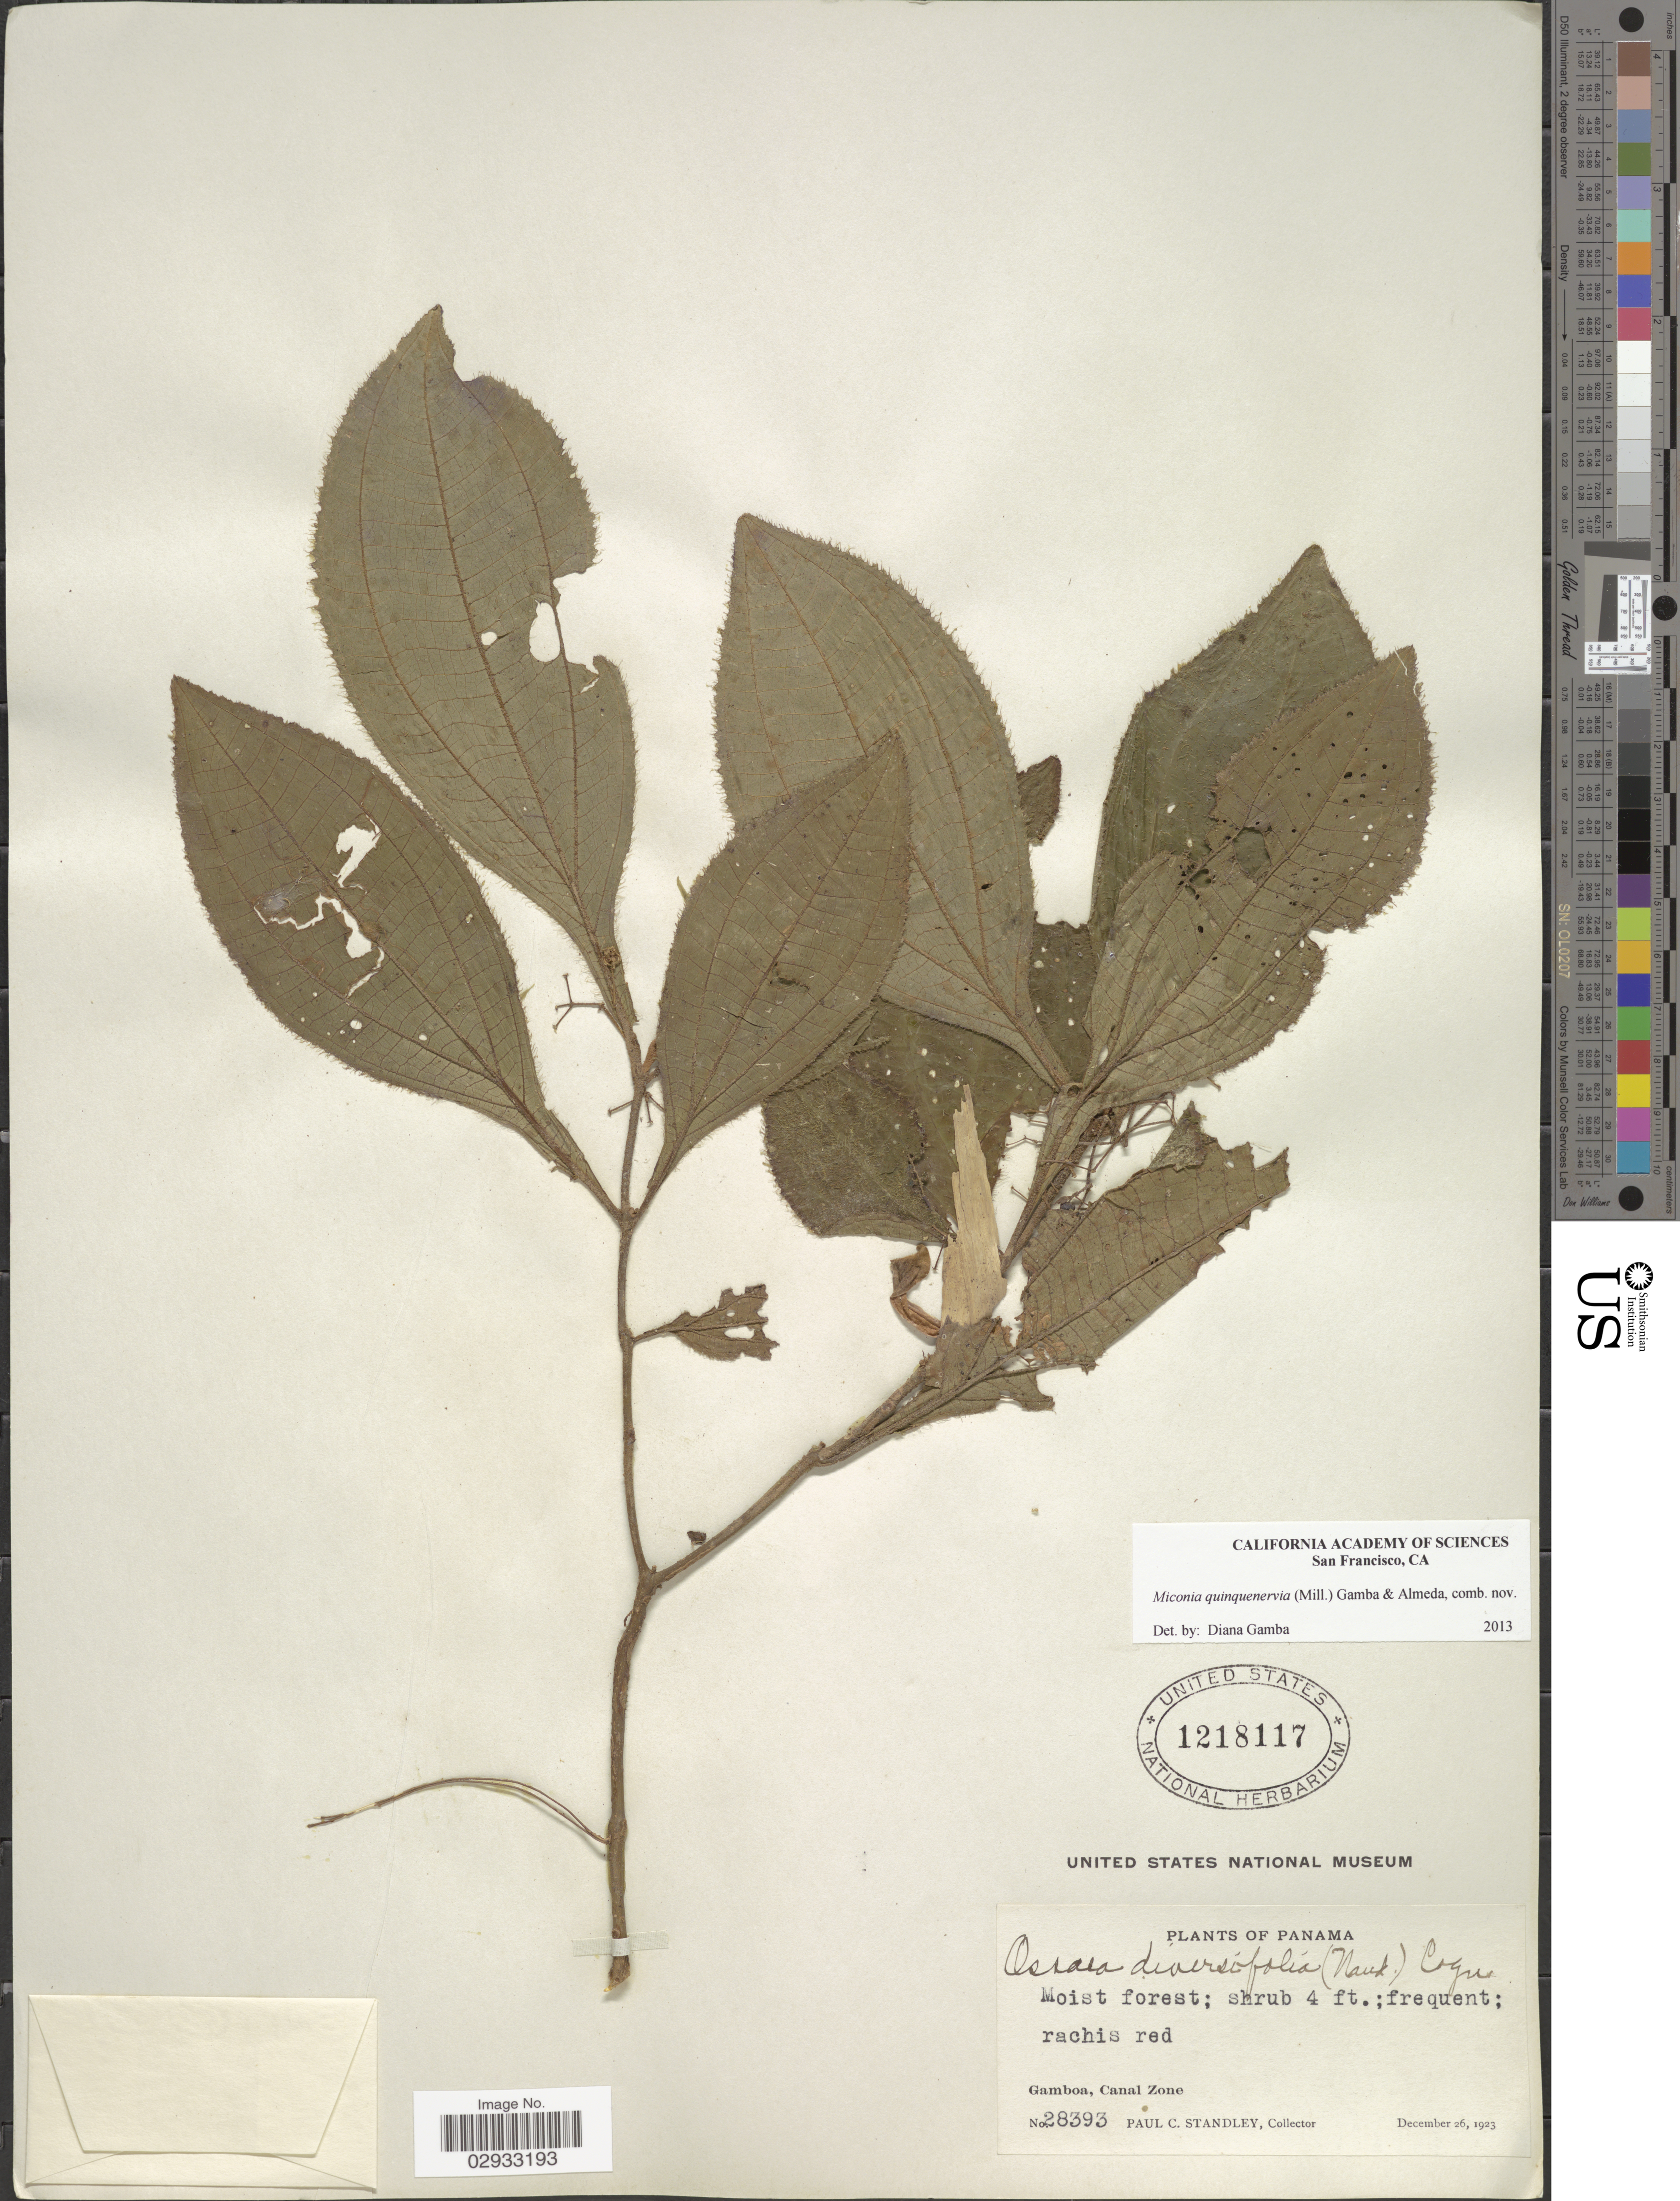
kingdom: Plantae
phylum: Tracheophyta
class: Magnoliopsida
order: Myrtales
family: Melastomataceae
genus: Miconia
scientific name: Miconia quinquenervia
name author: (Mill.) Gamba & Almeda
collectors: P. C. Standley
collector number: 28393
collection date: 1923-12-26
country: Panama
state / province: Colón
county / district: Canal Zone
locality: Gamboa, Canal Zone.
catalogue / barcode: US 1218117